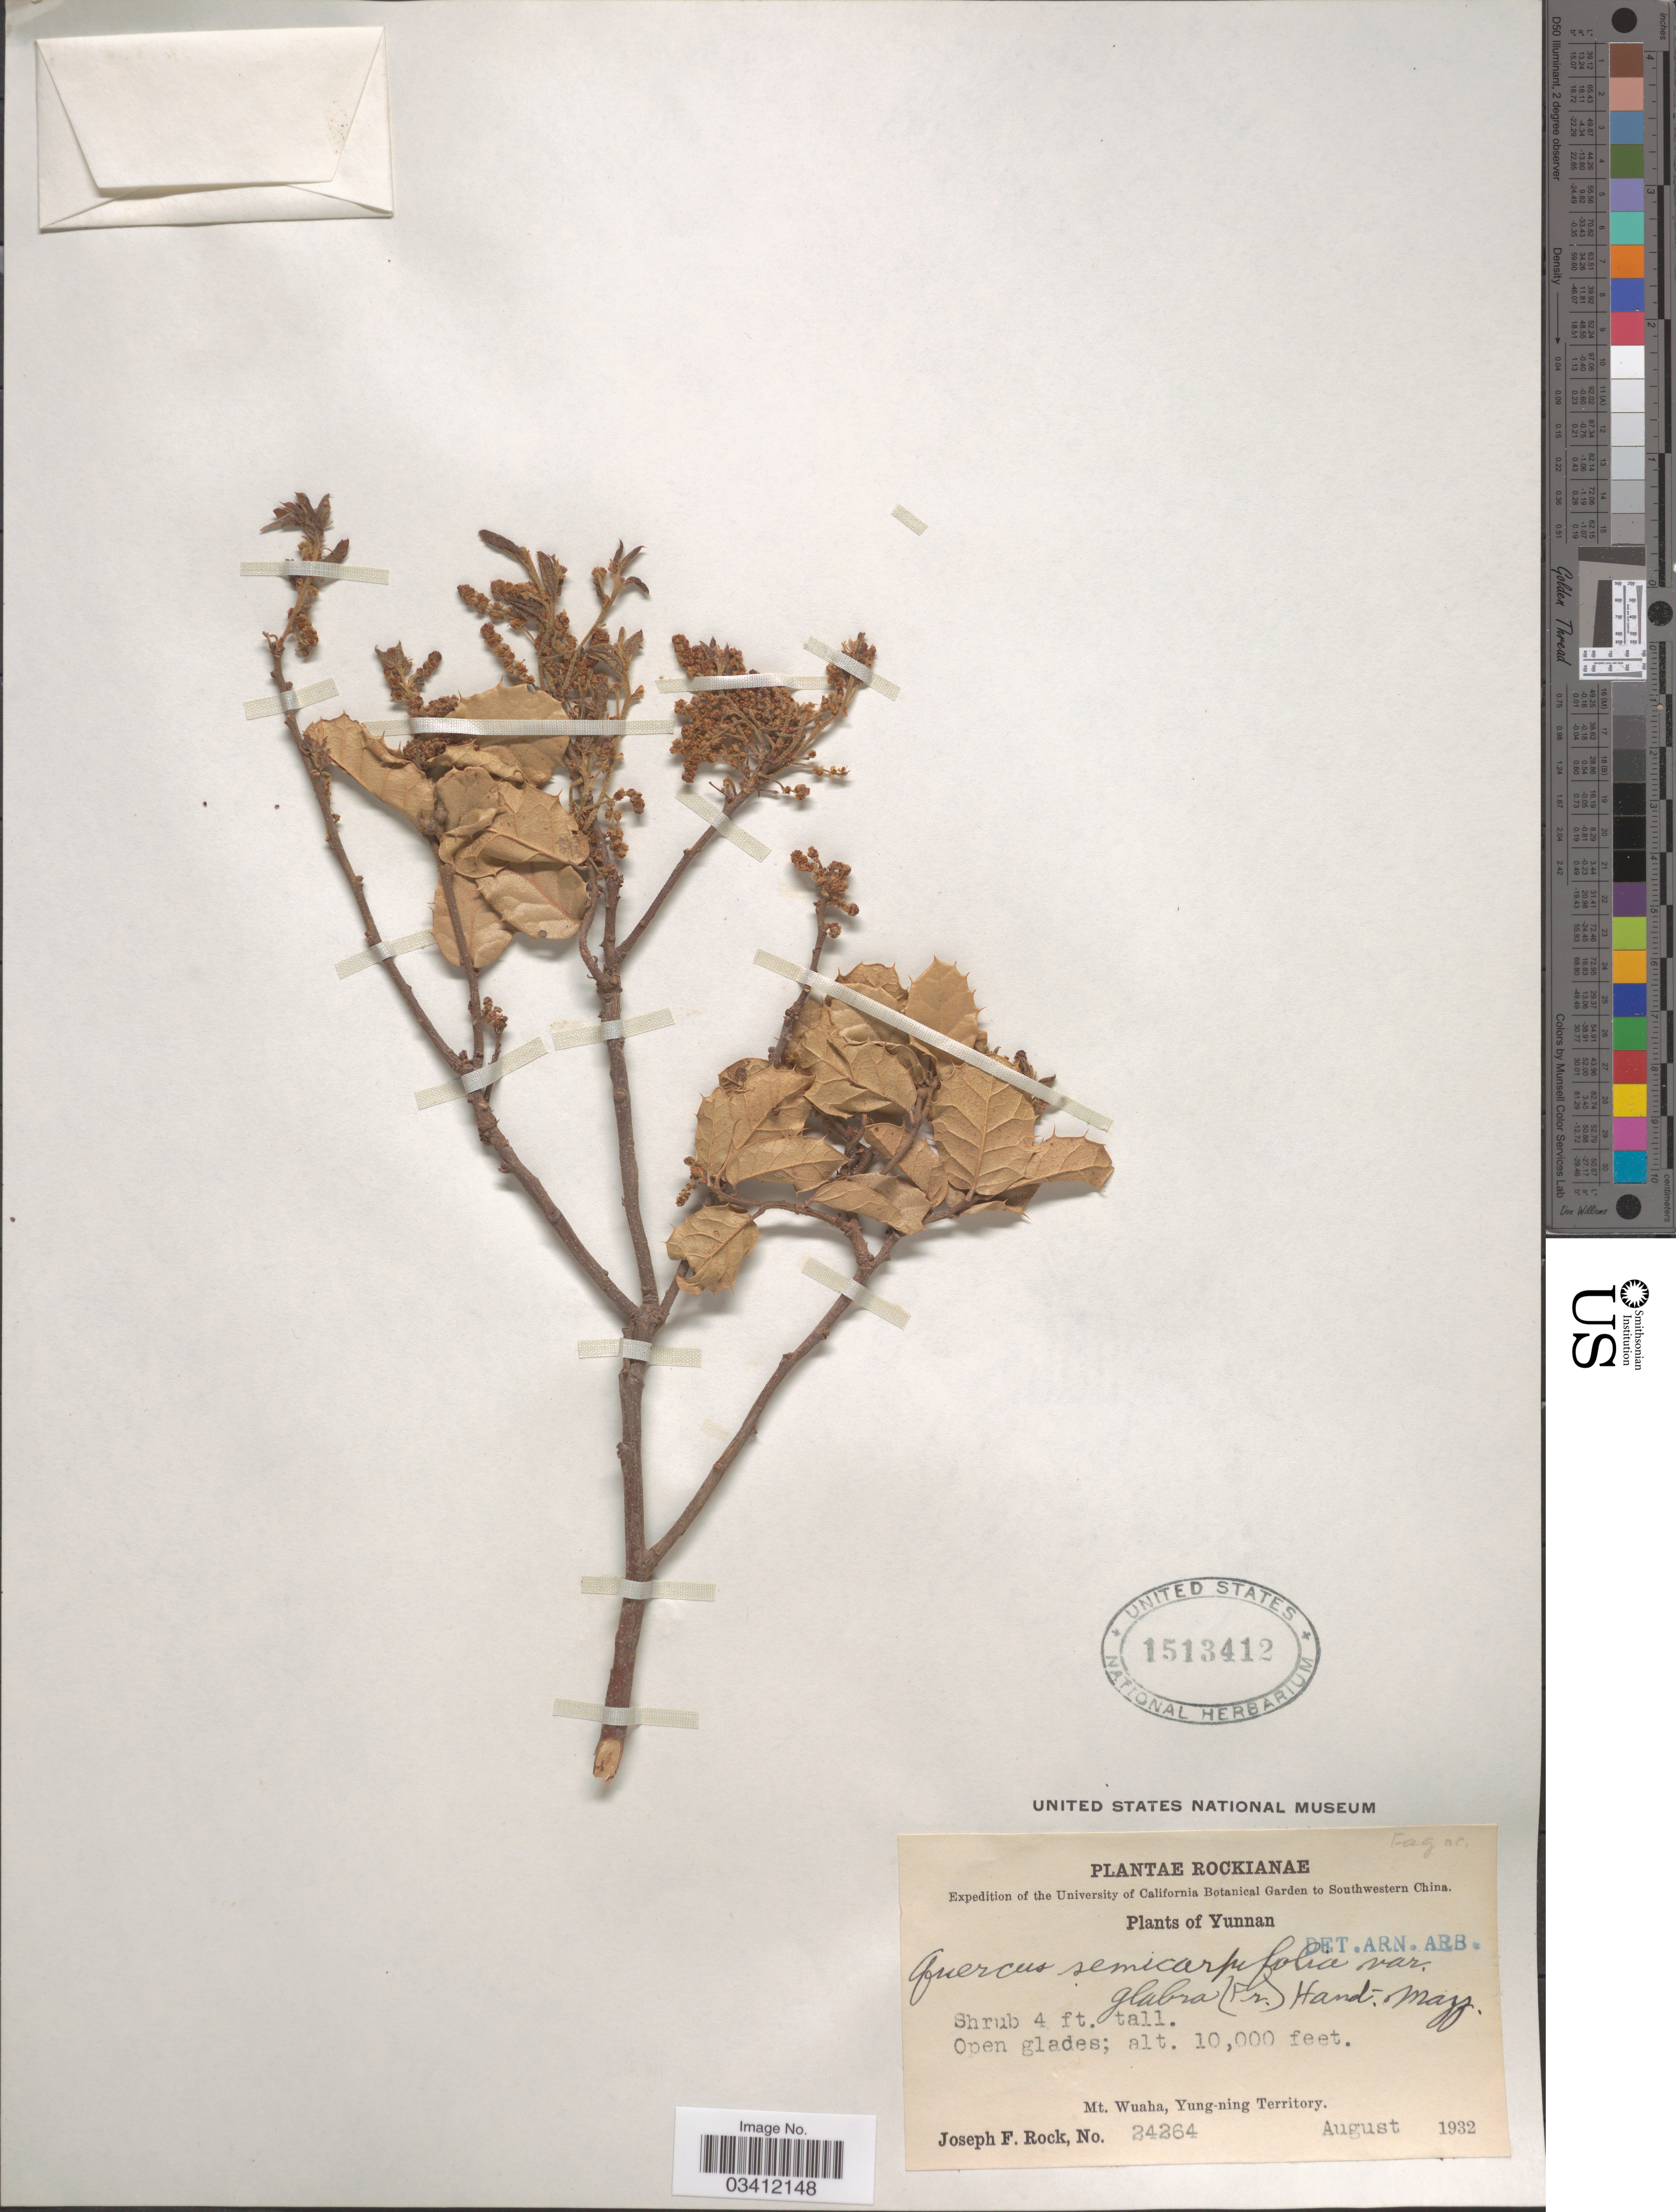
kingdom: Plantae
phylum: Tracheophyta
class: Magnoliopsida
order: Fagales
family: Fagaceae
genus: Quercus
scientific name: Quercus pseudosemecarpifolia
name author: A. Camus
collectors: J. F. Rock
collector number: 24264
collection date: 1932-08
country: China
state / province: Yunnan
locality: Southwestern China. Mt. Wuaha, Yung-ning Territory.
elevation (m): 3048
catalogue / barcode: US 1513412